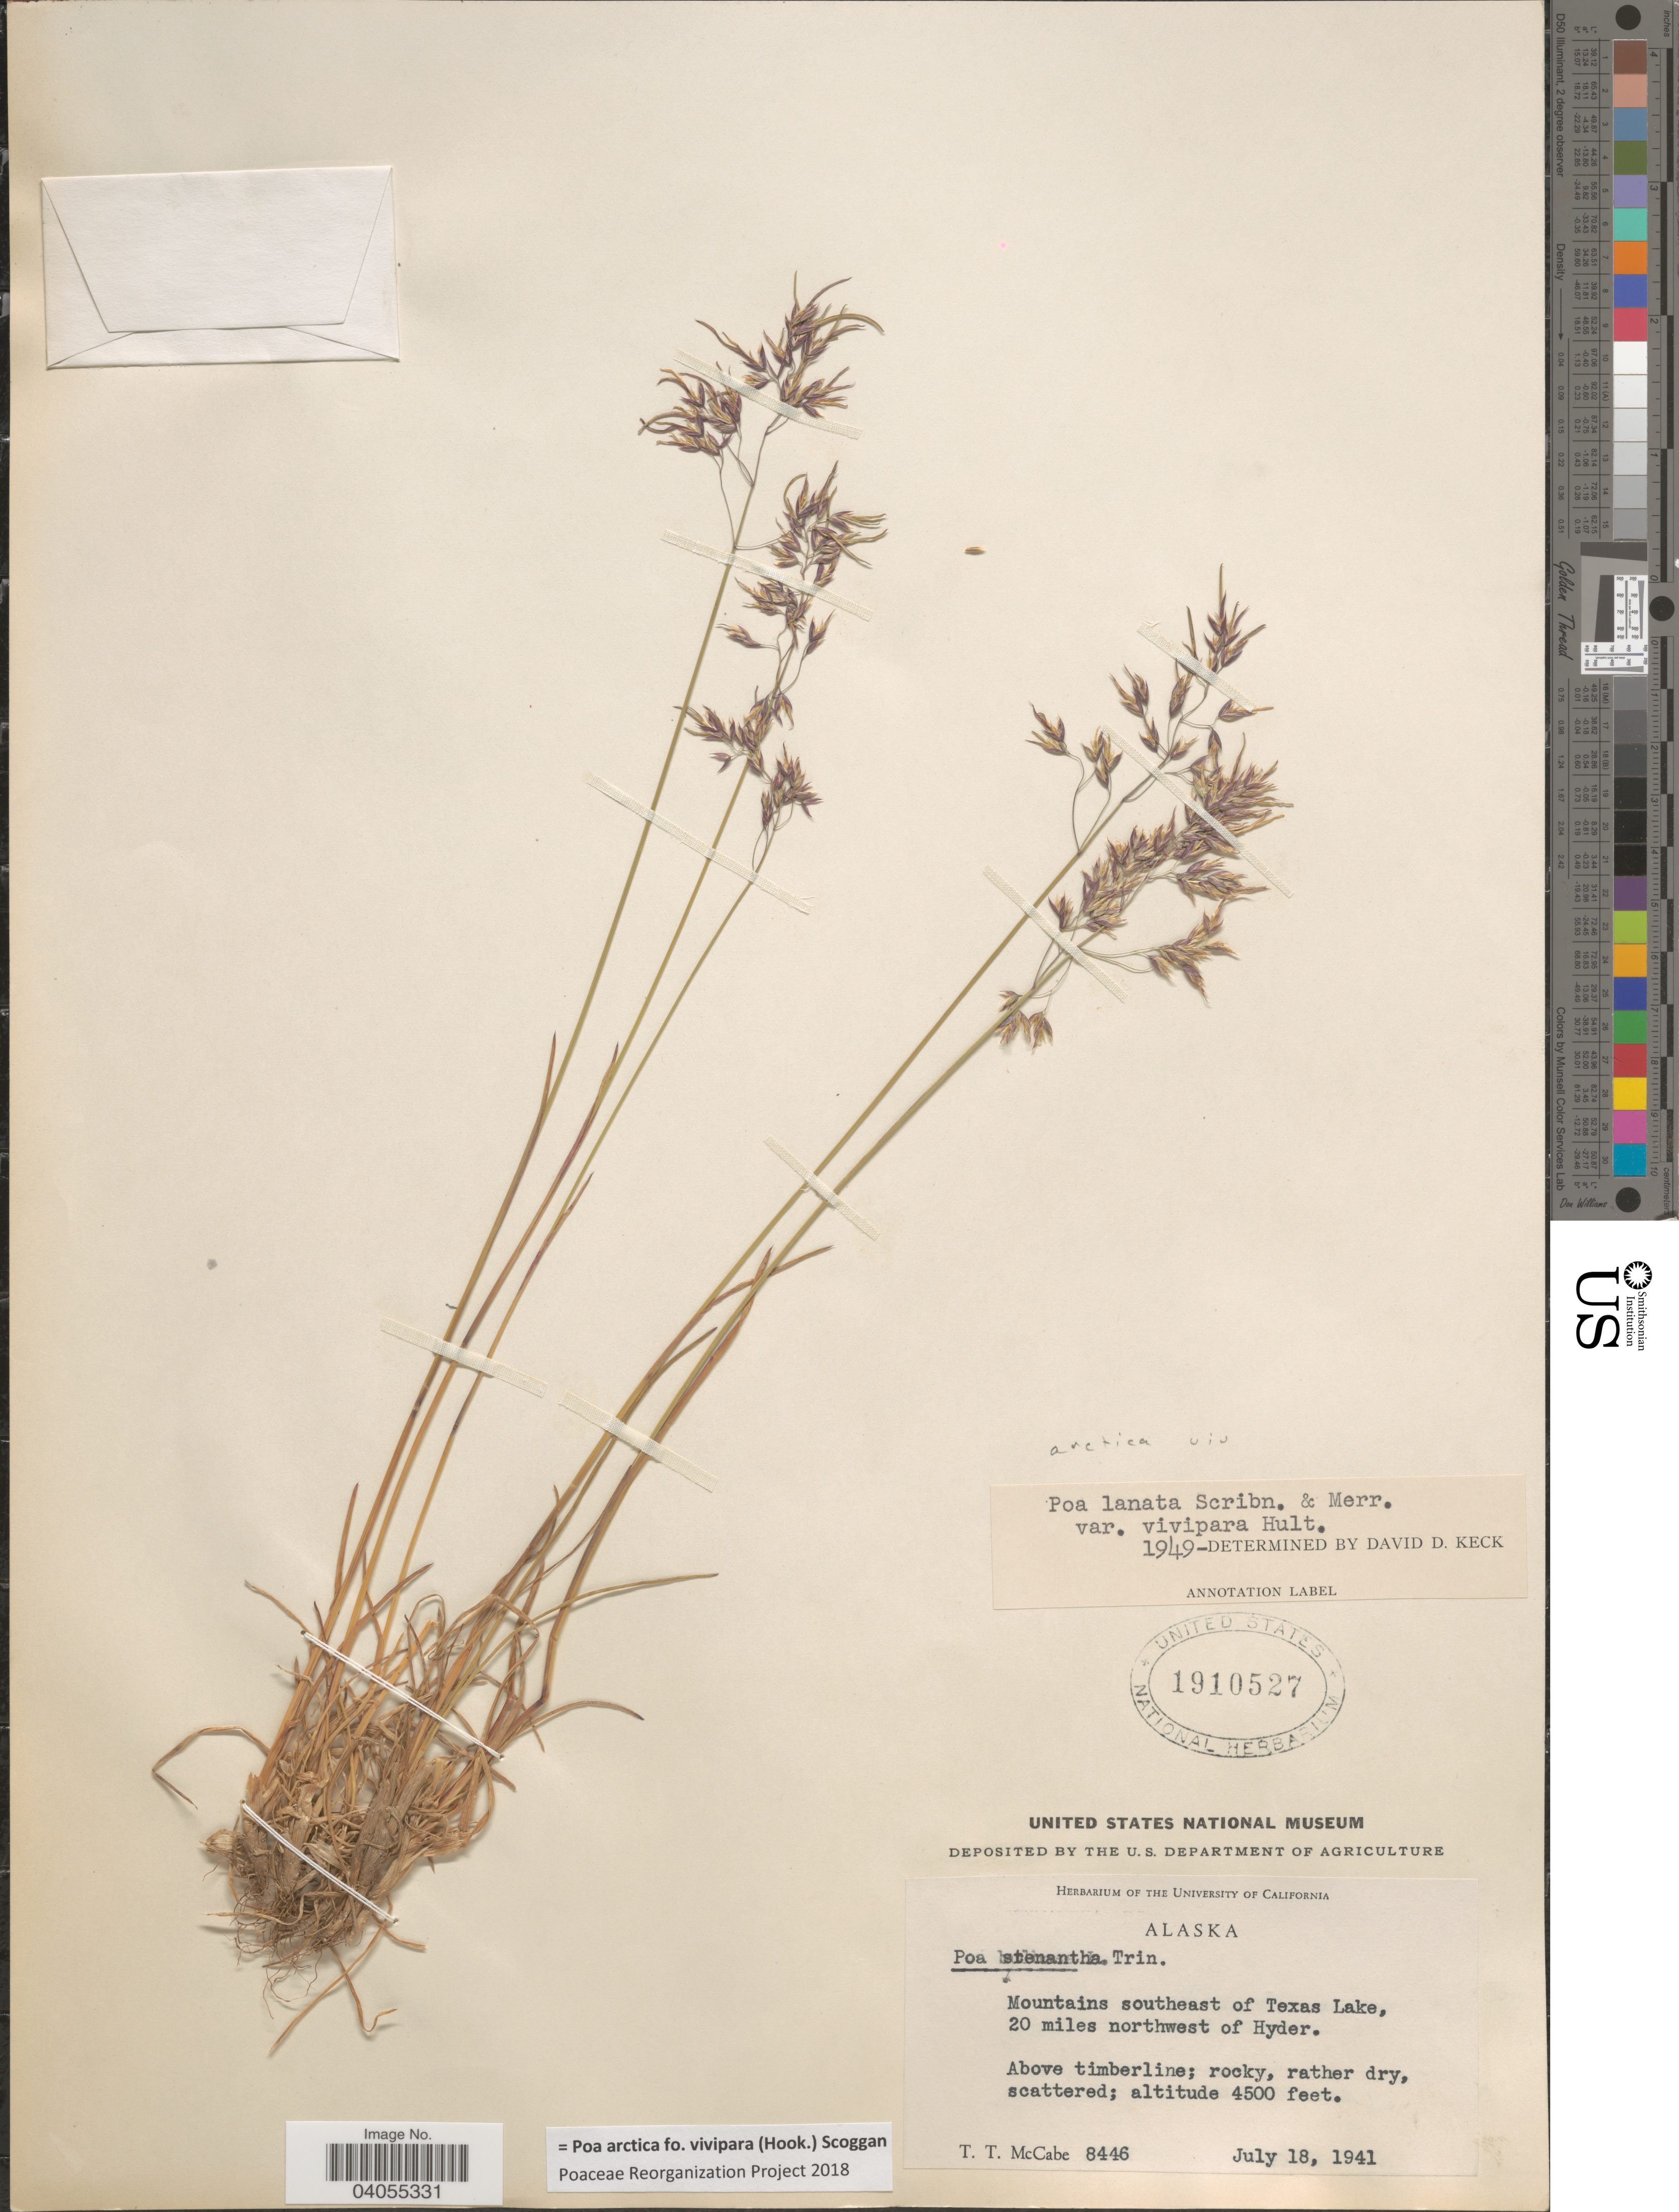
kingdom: Plantae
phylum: Tracheophyta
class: Liliopsida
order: Poales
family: Poaceae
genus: Poa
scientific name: Poa arctica f. vivipara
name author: (Hook.) Scoggan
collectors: T. McCabe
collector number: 8446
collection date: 1941-07-18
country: United States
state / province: Alaska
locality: Mountains southeast of Texas Lake, 20 miles northwest of Hyder. Above timberline.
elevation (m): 1372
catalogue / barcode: US 1910527